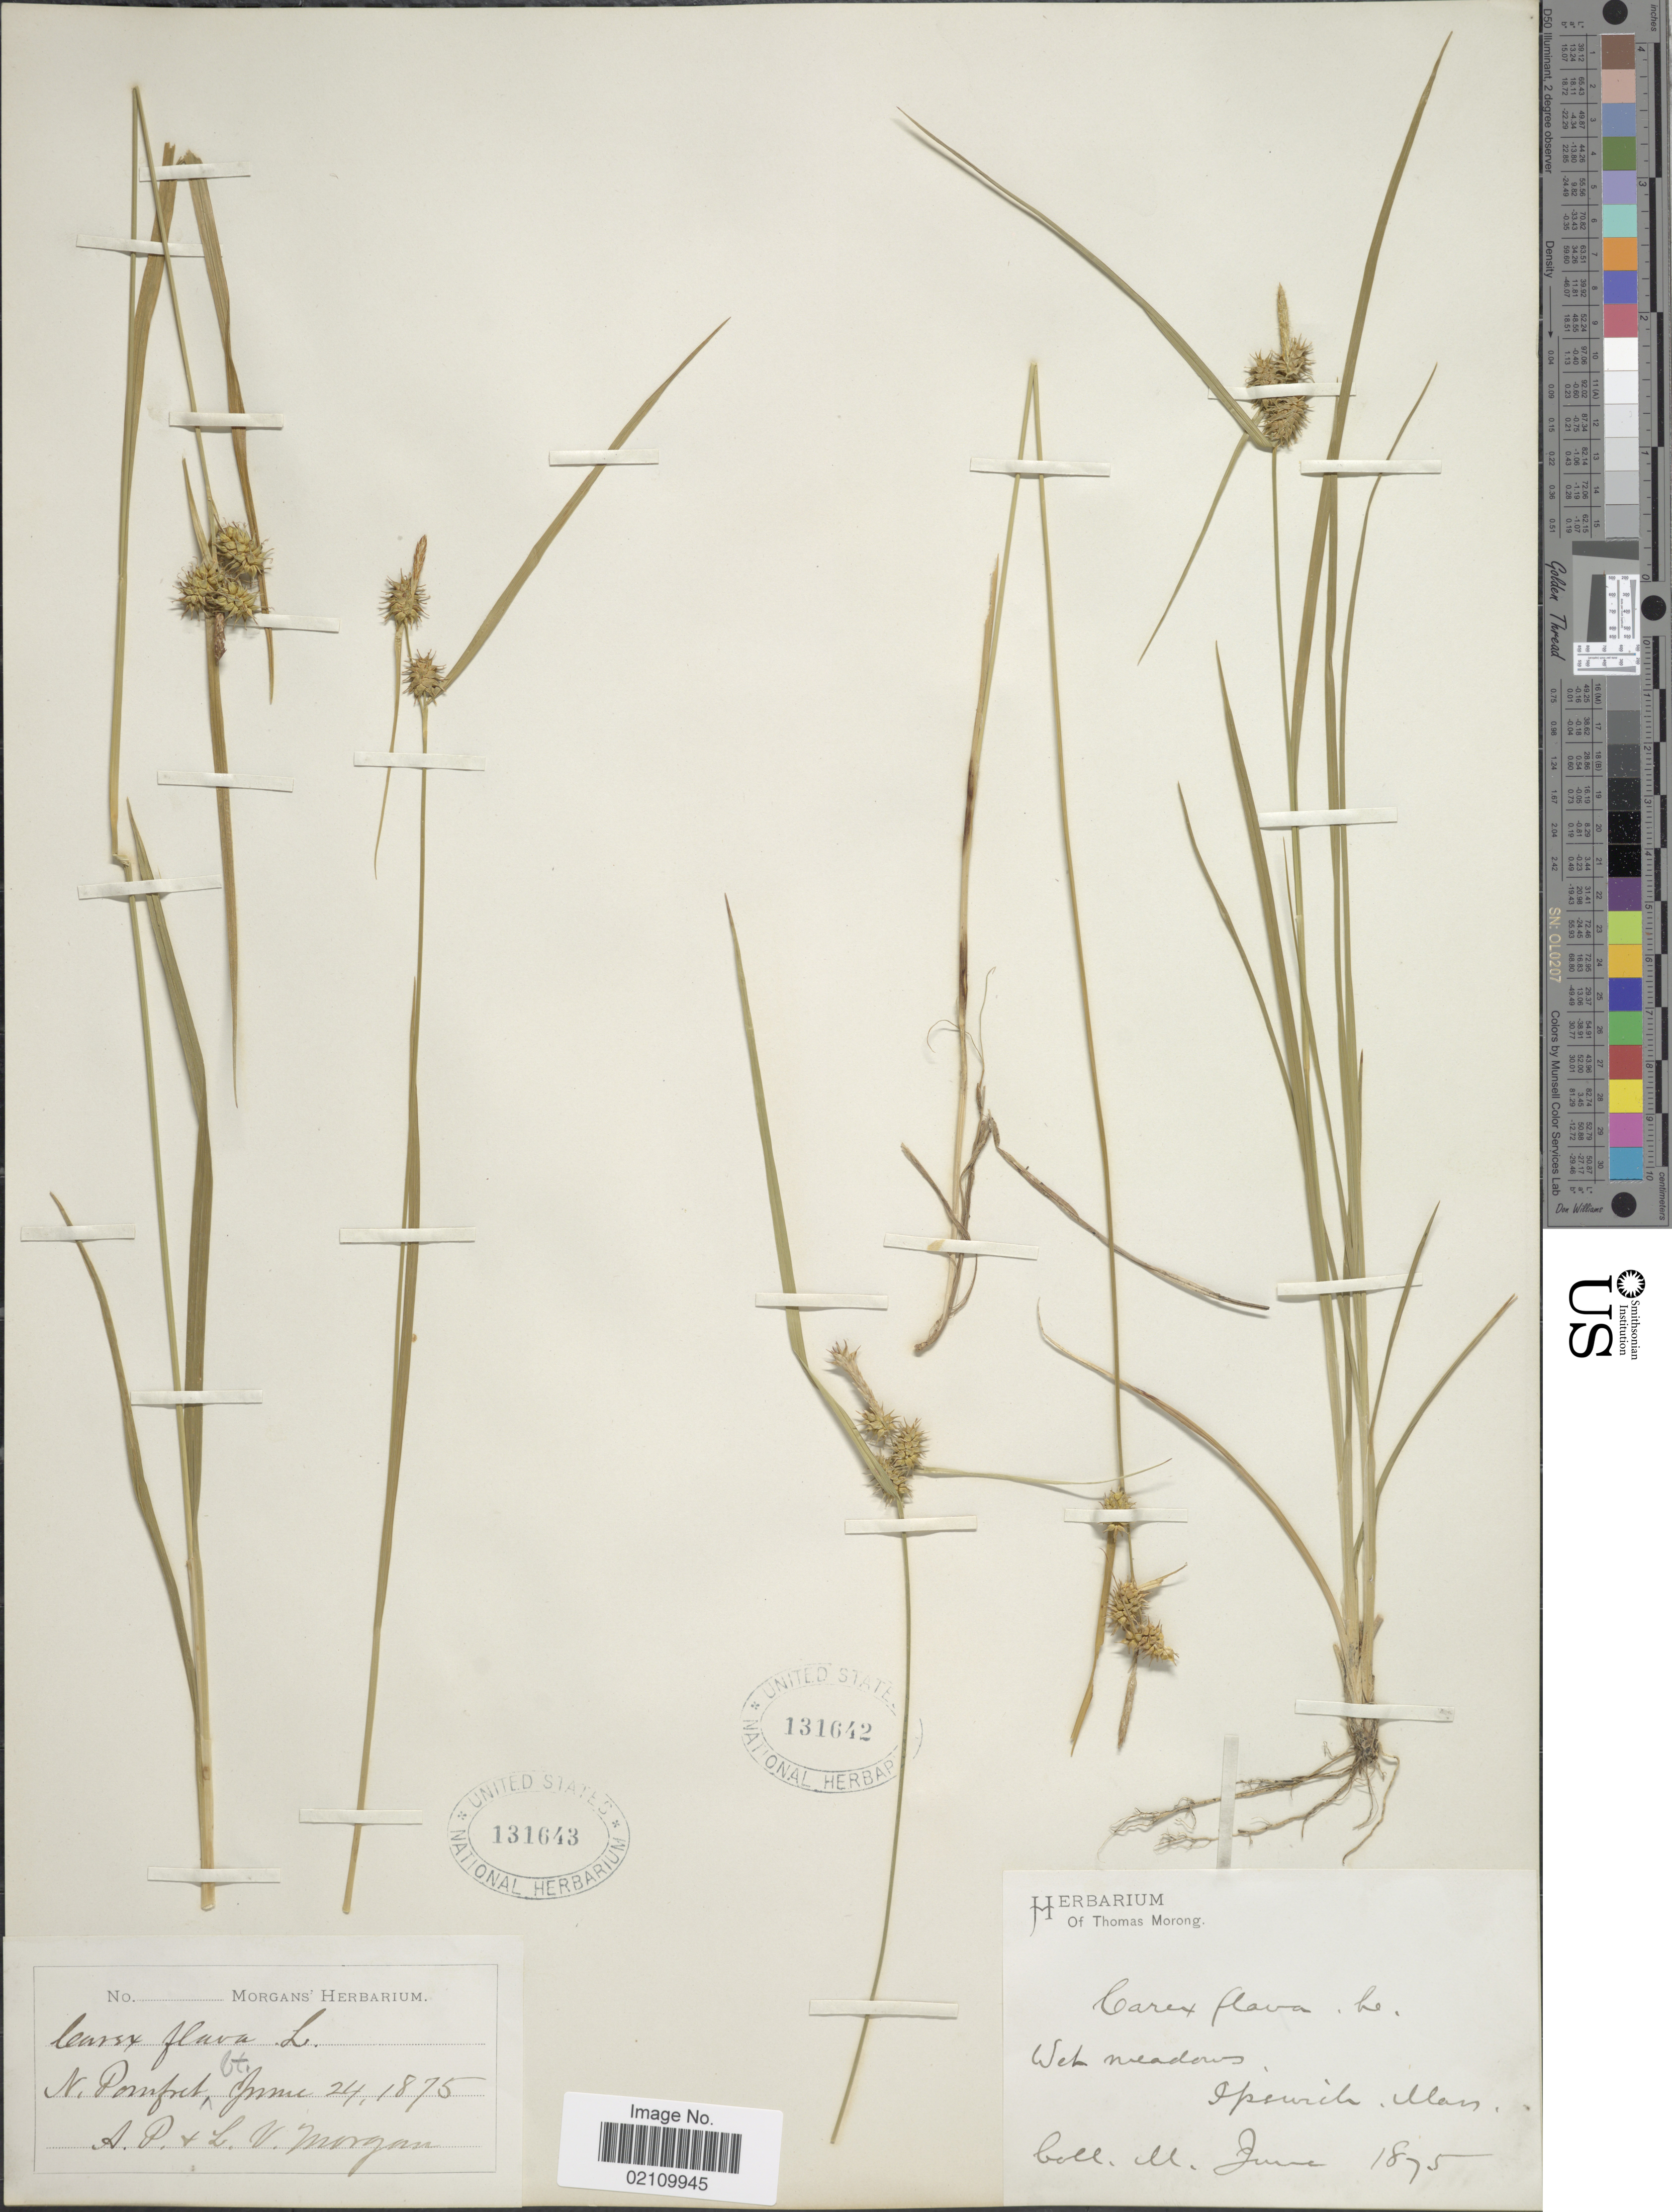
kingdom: Plantae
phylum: Tracheophyta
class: Liliopsida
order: Poales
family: Cyperaceae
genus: Carex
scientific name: Carex flava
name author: L.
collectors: ex herb. T. Morong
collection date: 1875-06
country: United States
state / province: Massachusetts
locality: Wet meadows, Ipswich,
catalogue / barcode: US 131642-2